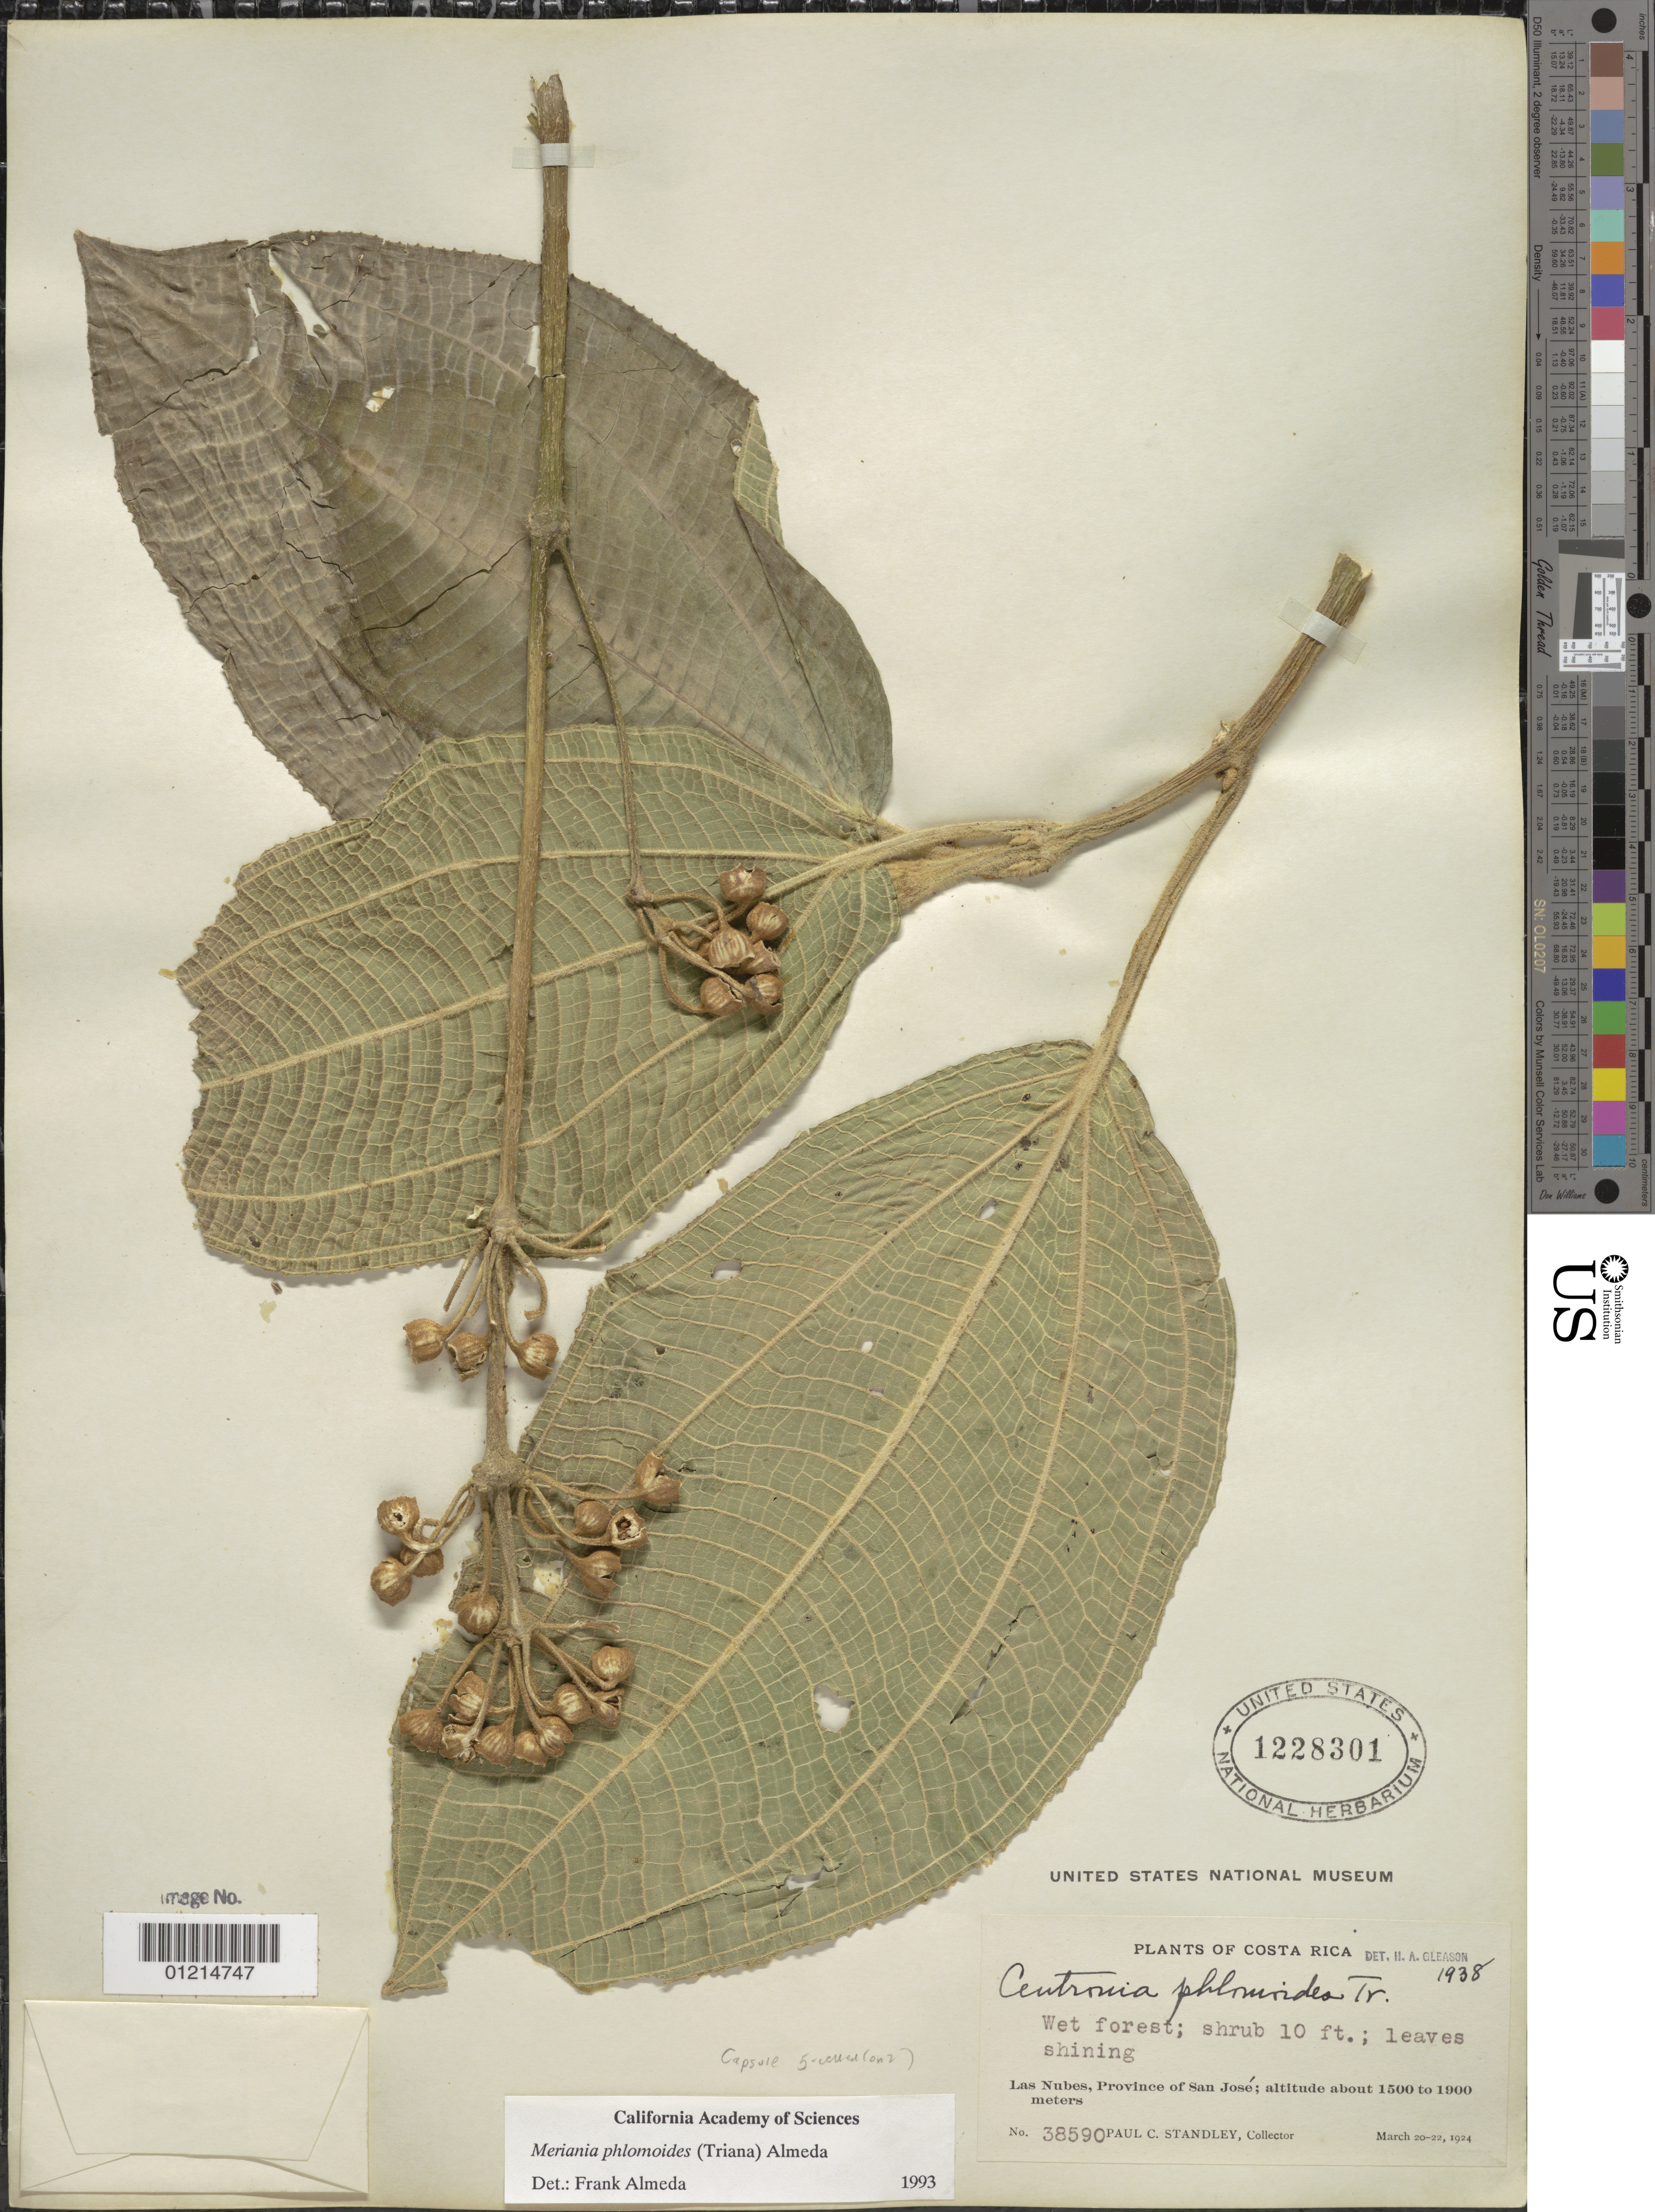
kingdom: Plantae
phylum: Tracheophyta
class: Magnoliopsida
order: Myrtales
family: Melastomataceae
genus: Meriania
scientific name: Meriania phlomoides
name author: (Triana) Almeda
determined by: Almeda, F.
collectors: P. C. Standley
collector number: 38590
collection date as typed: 20-22 Mar 1924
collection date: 1924-03-20/1924-03-22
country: Costa Rica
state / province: San José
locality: Las Nubes, Province of San José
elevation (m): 1500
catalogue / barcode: US 1228301